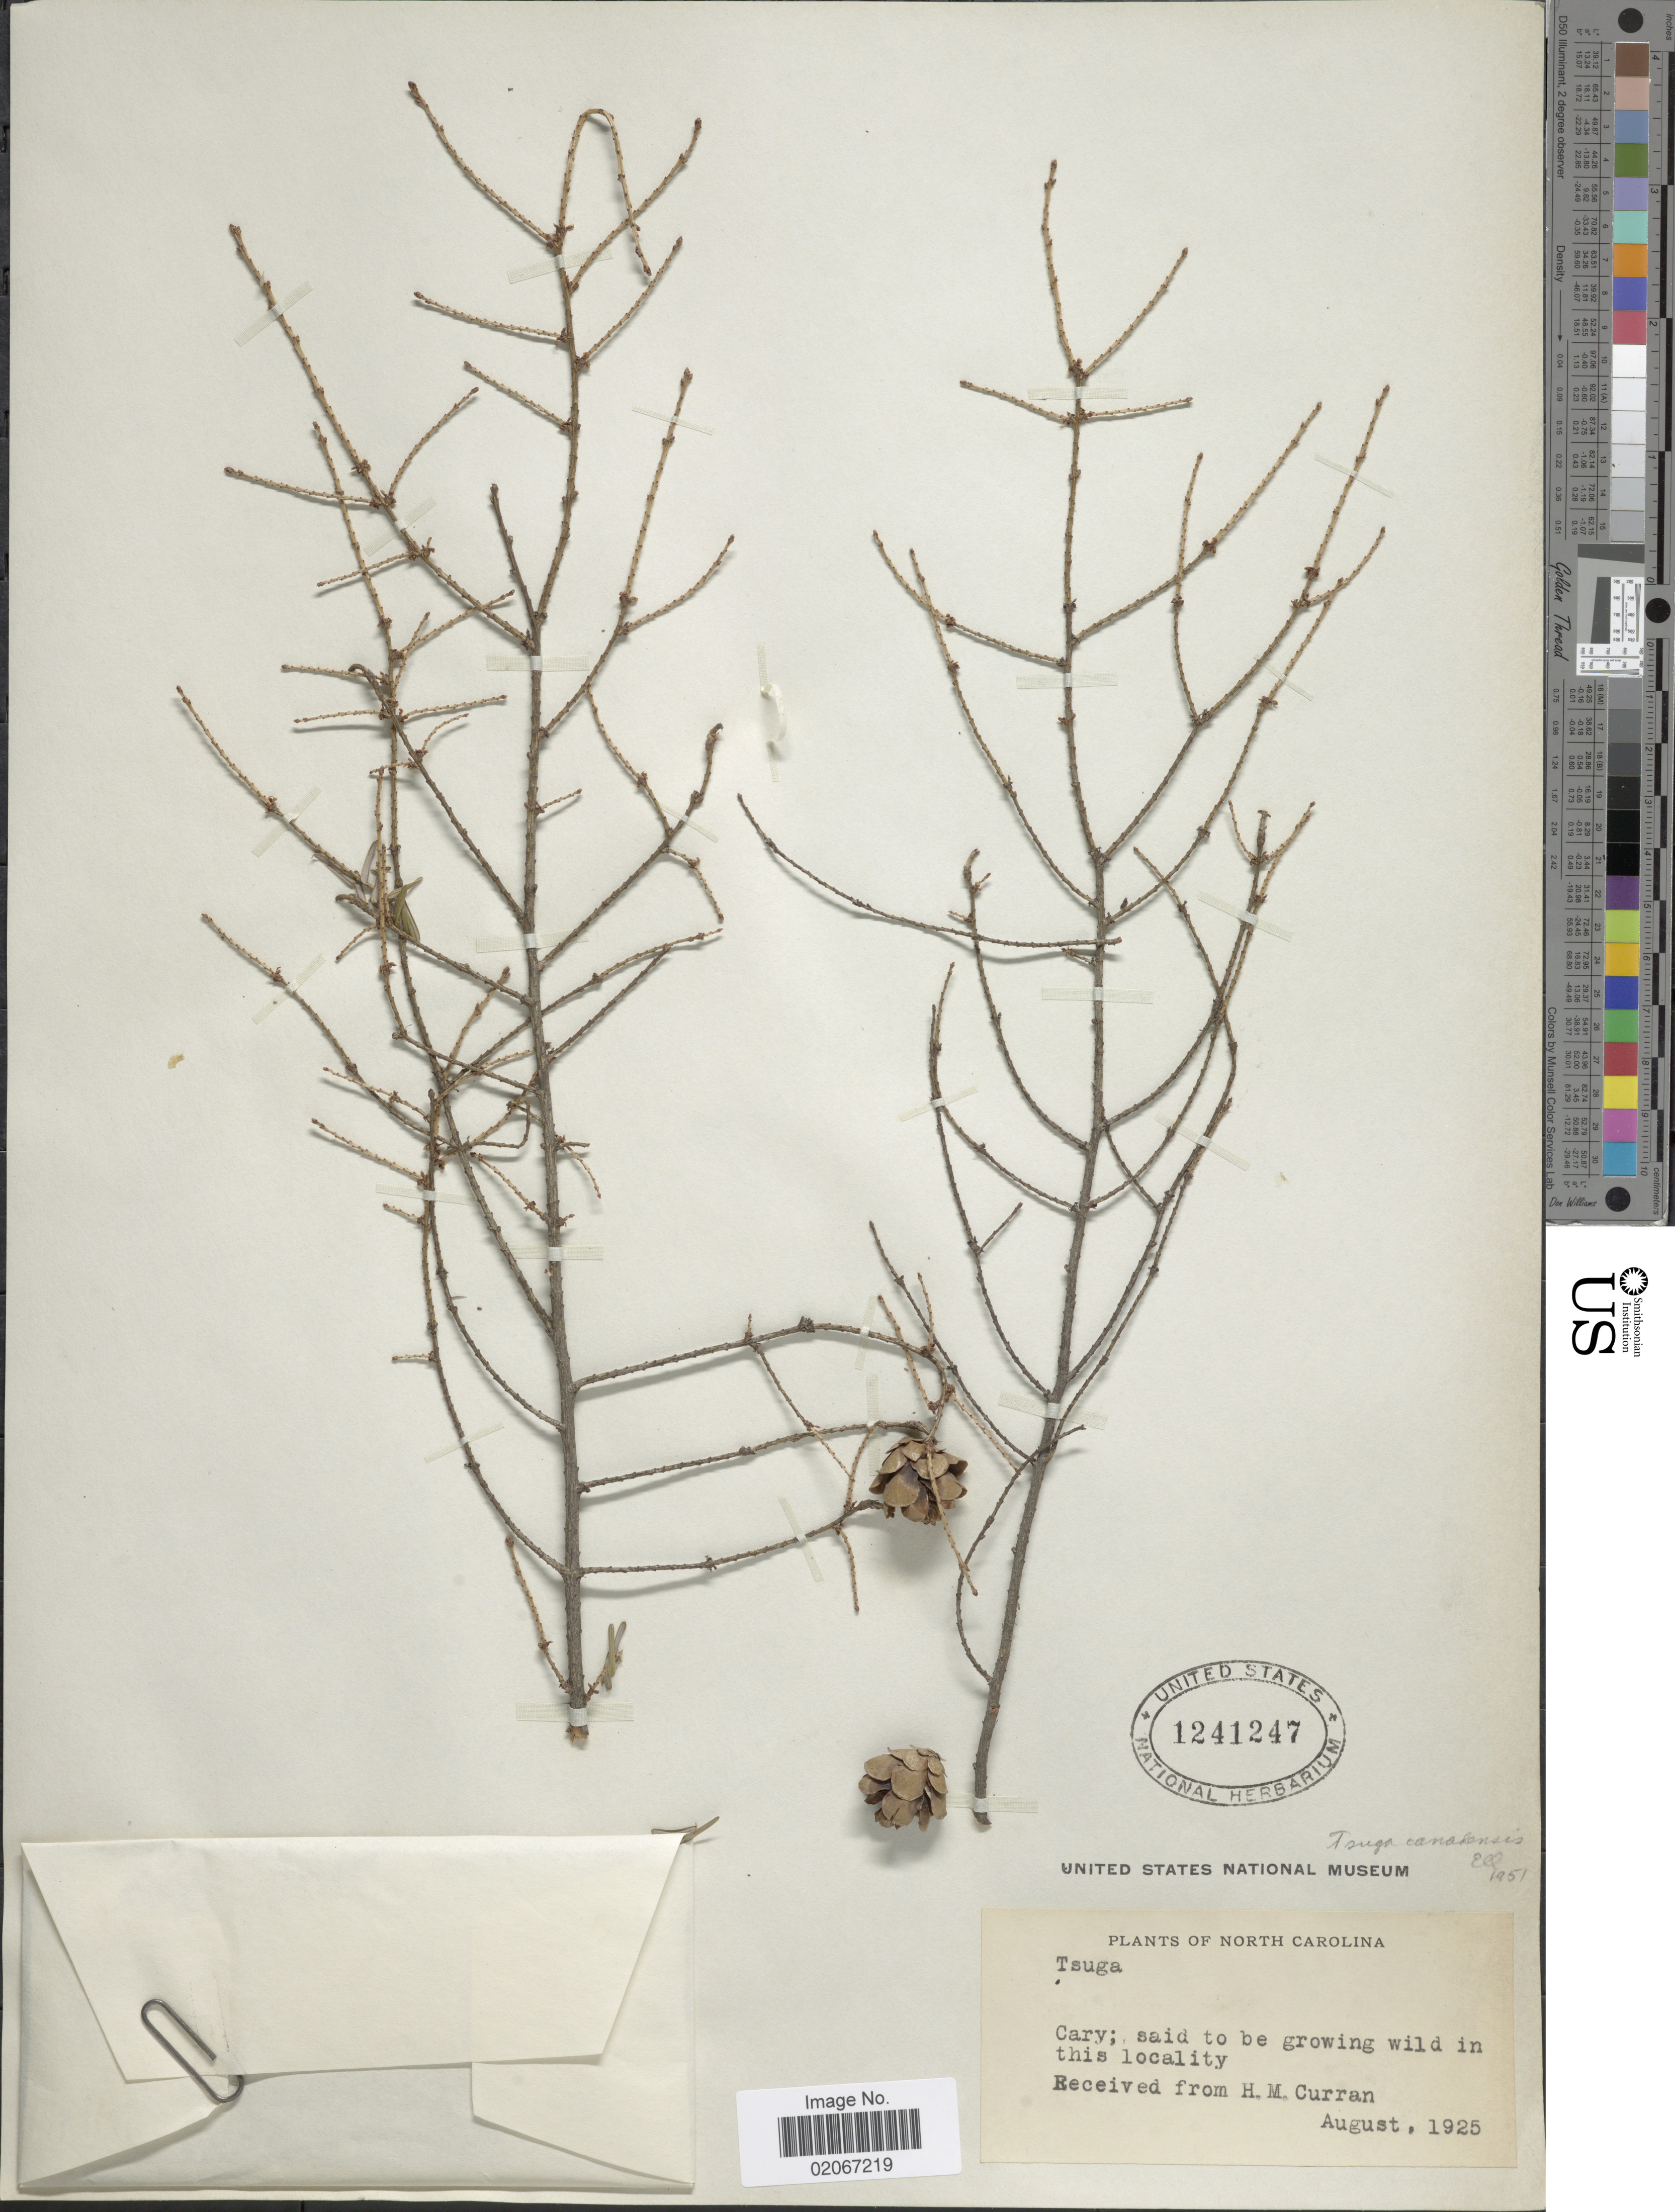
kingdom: Plantae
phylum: Tracheophyta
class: Pinopsida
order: Pinales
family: Pinaceae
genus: Tsuga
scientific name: Tsuga canadensis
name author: (L.) Carrière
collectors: H. M. Curran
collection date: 1925-08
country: United States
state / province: North Carolina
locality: Cary [unsure placement]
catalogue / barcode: US 1241247